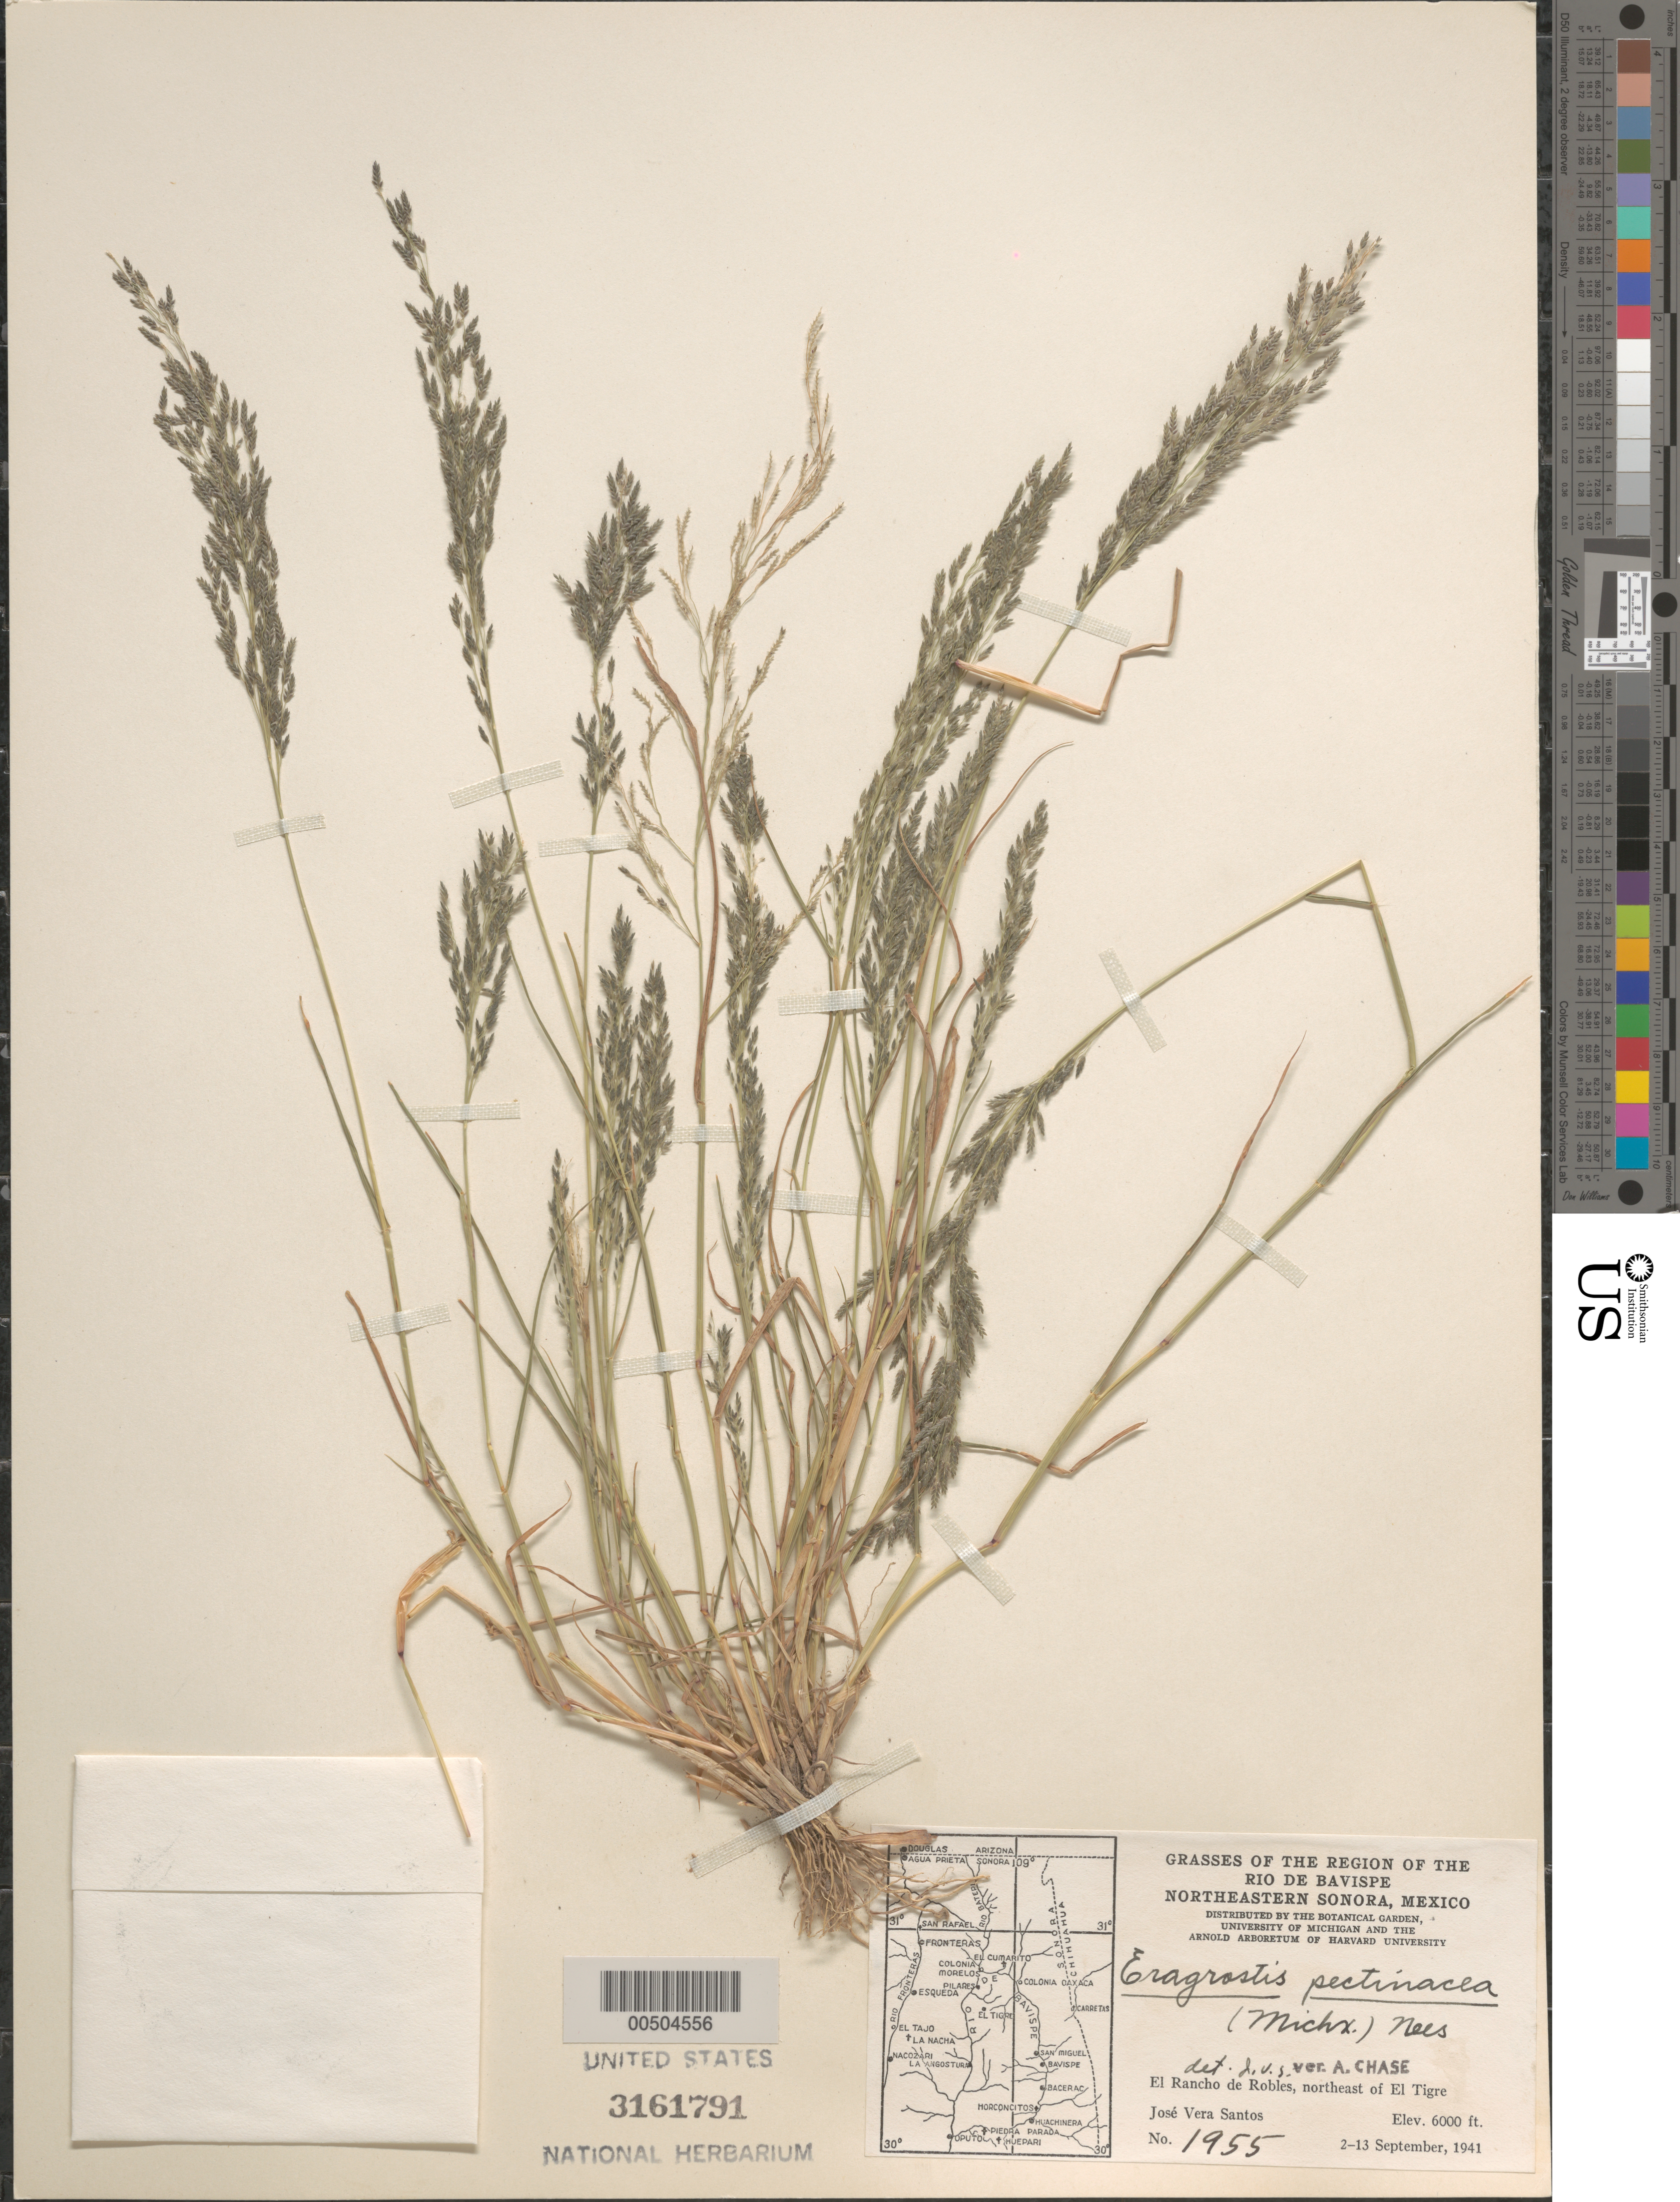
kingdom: Plantae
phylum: Tracheophyta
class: Liliopsida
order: Poales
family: Poaceae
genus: Eragrostis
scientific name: Eragrostis pectinacea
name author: (Michx.) Nees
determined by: Santos, J. V.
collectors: J. V. Santos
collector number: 1955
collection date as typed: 2 Sep 1941 to 13 Sep 1941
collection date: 1941-09-02/1941-09-13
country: Mexico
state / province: Sonora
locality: Region of the Rio de Bavispe, NE Sonora, El Rancho de Robles, NE of El Tigre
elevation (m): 1829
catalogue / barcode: US 3161791